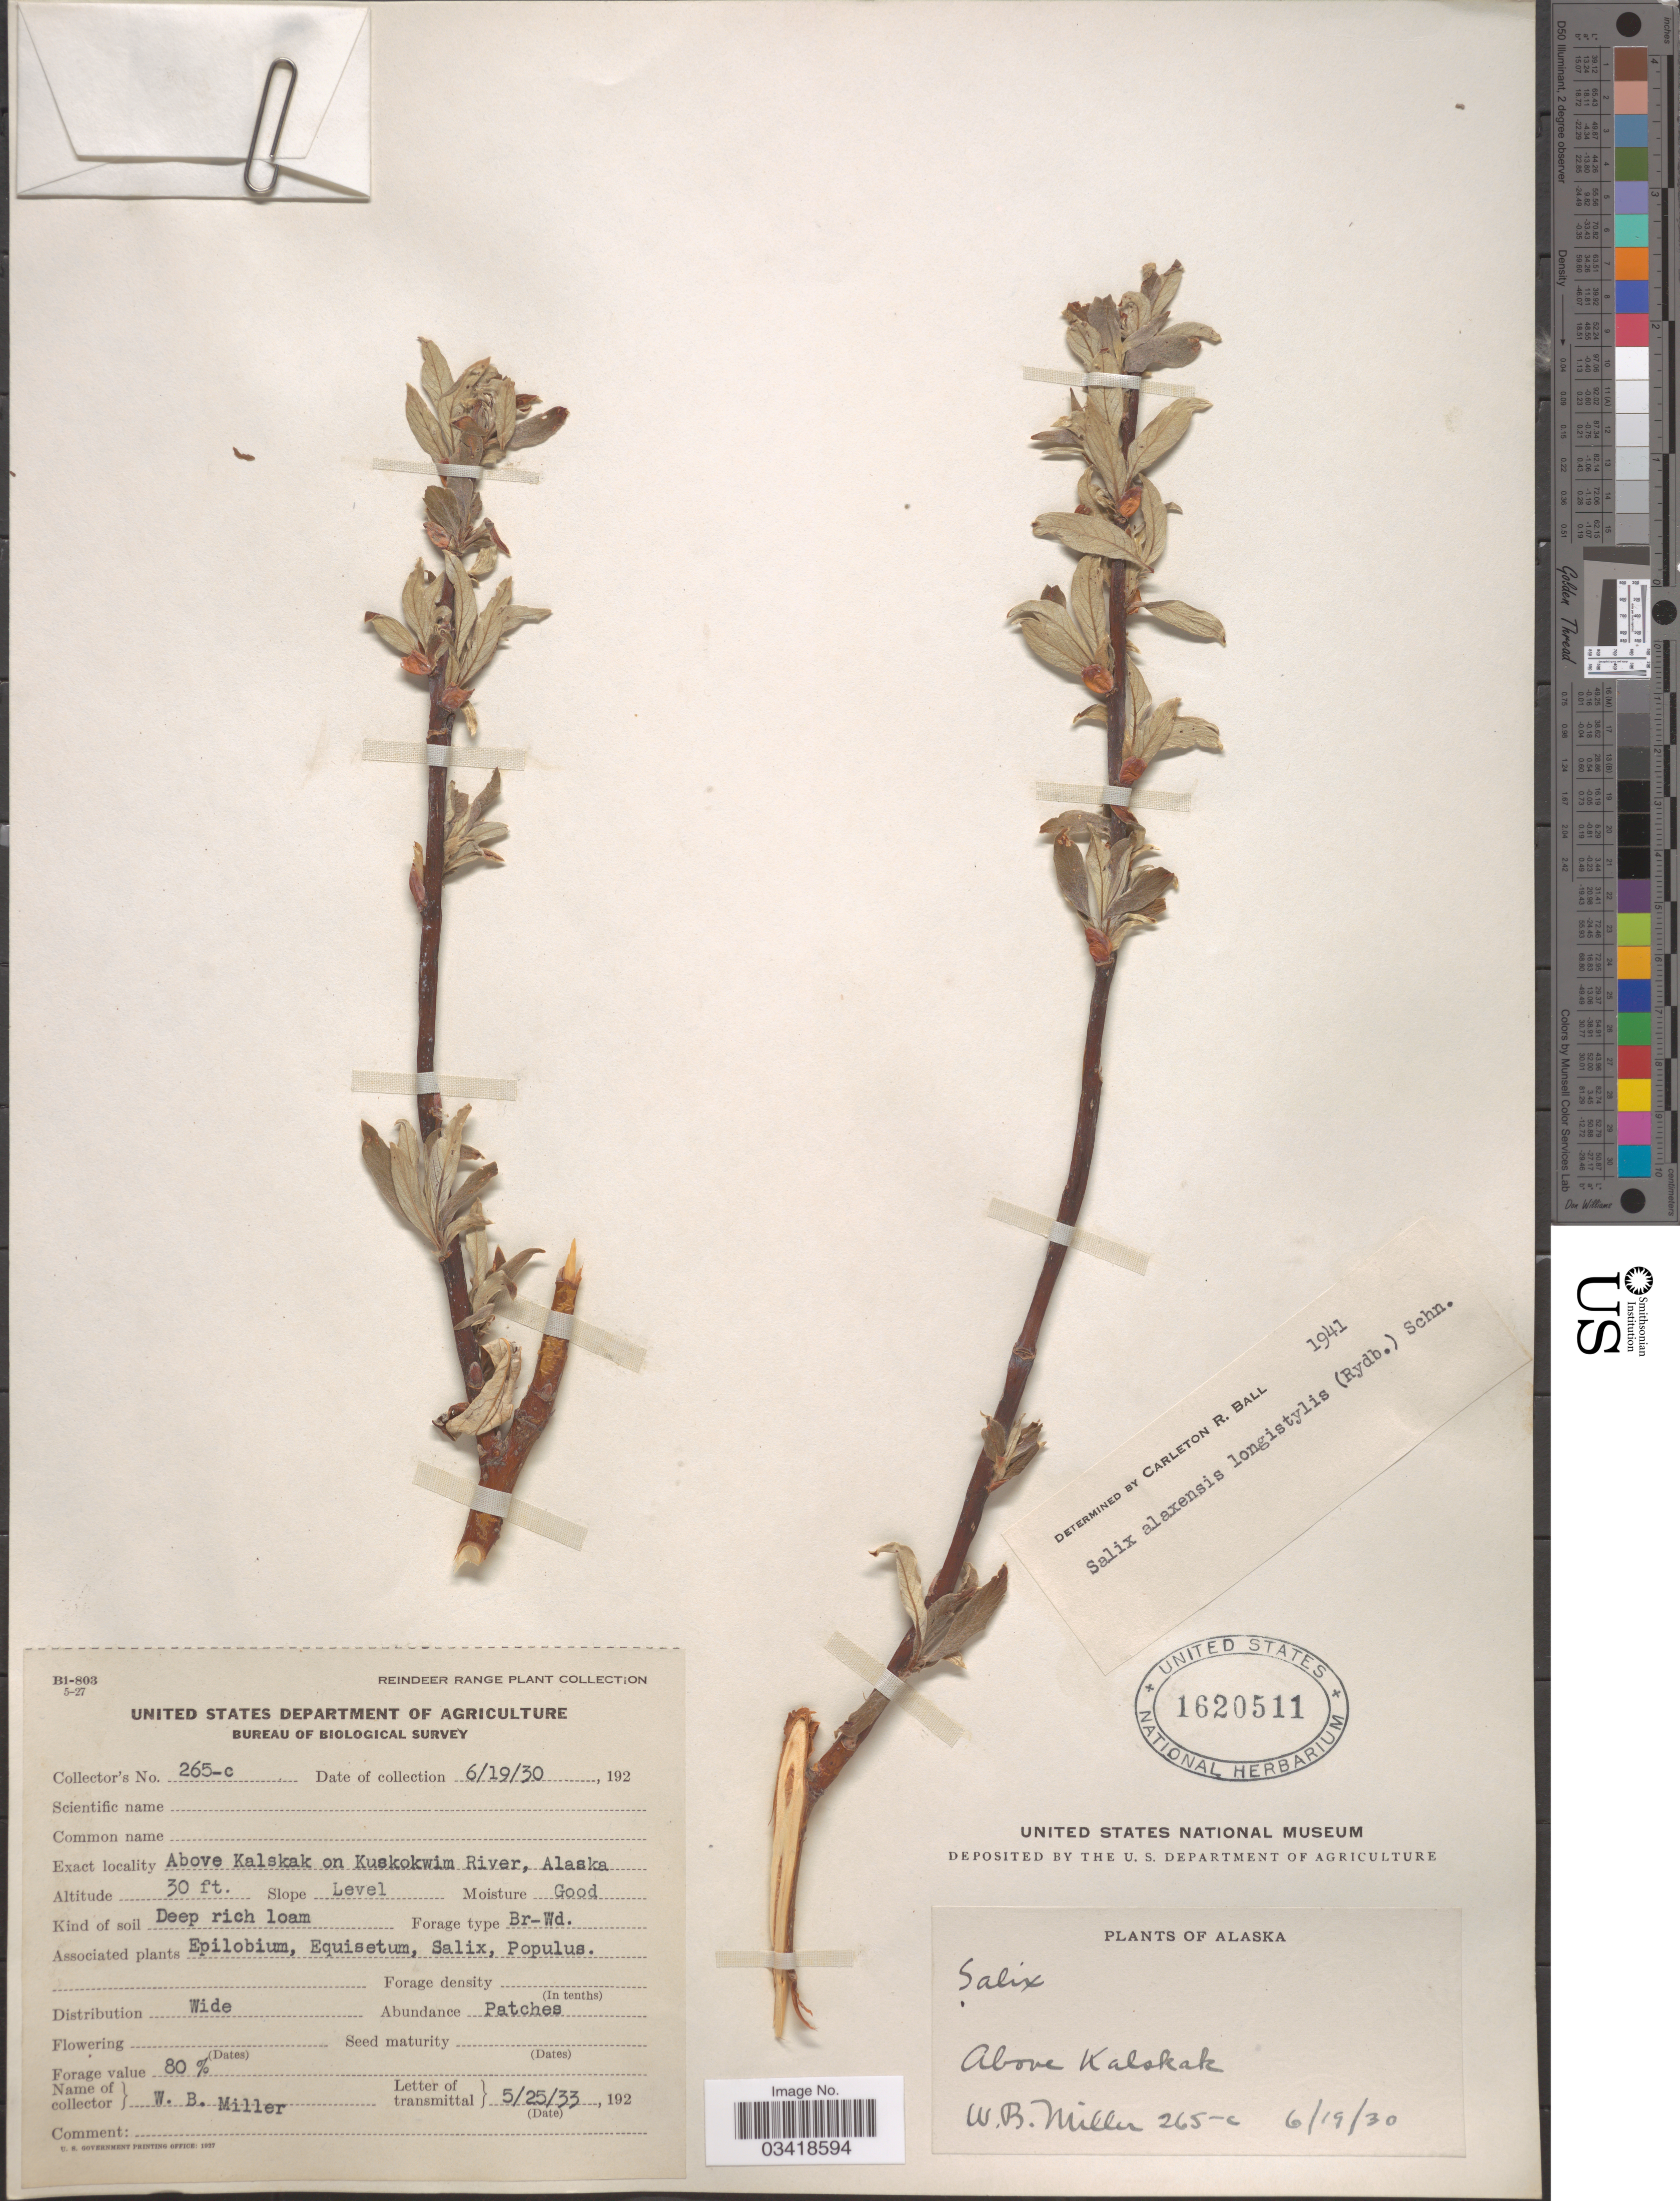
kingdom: Plantae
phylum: Tracheophyta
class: Magnoliopsida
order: Malpighiales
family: Salicaceae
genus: Salix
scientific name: Salix alaxensis var. longistylis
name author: (Rydb.) C.K. Schneid.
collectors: W. Miller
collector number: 265-c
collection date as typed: Transcribed d/m/y: 29/6/30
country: United States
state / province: Alaska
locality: Above Kalskak on Kuskokwim River.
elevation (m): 9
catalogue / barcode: US 1620511